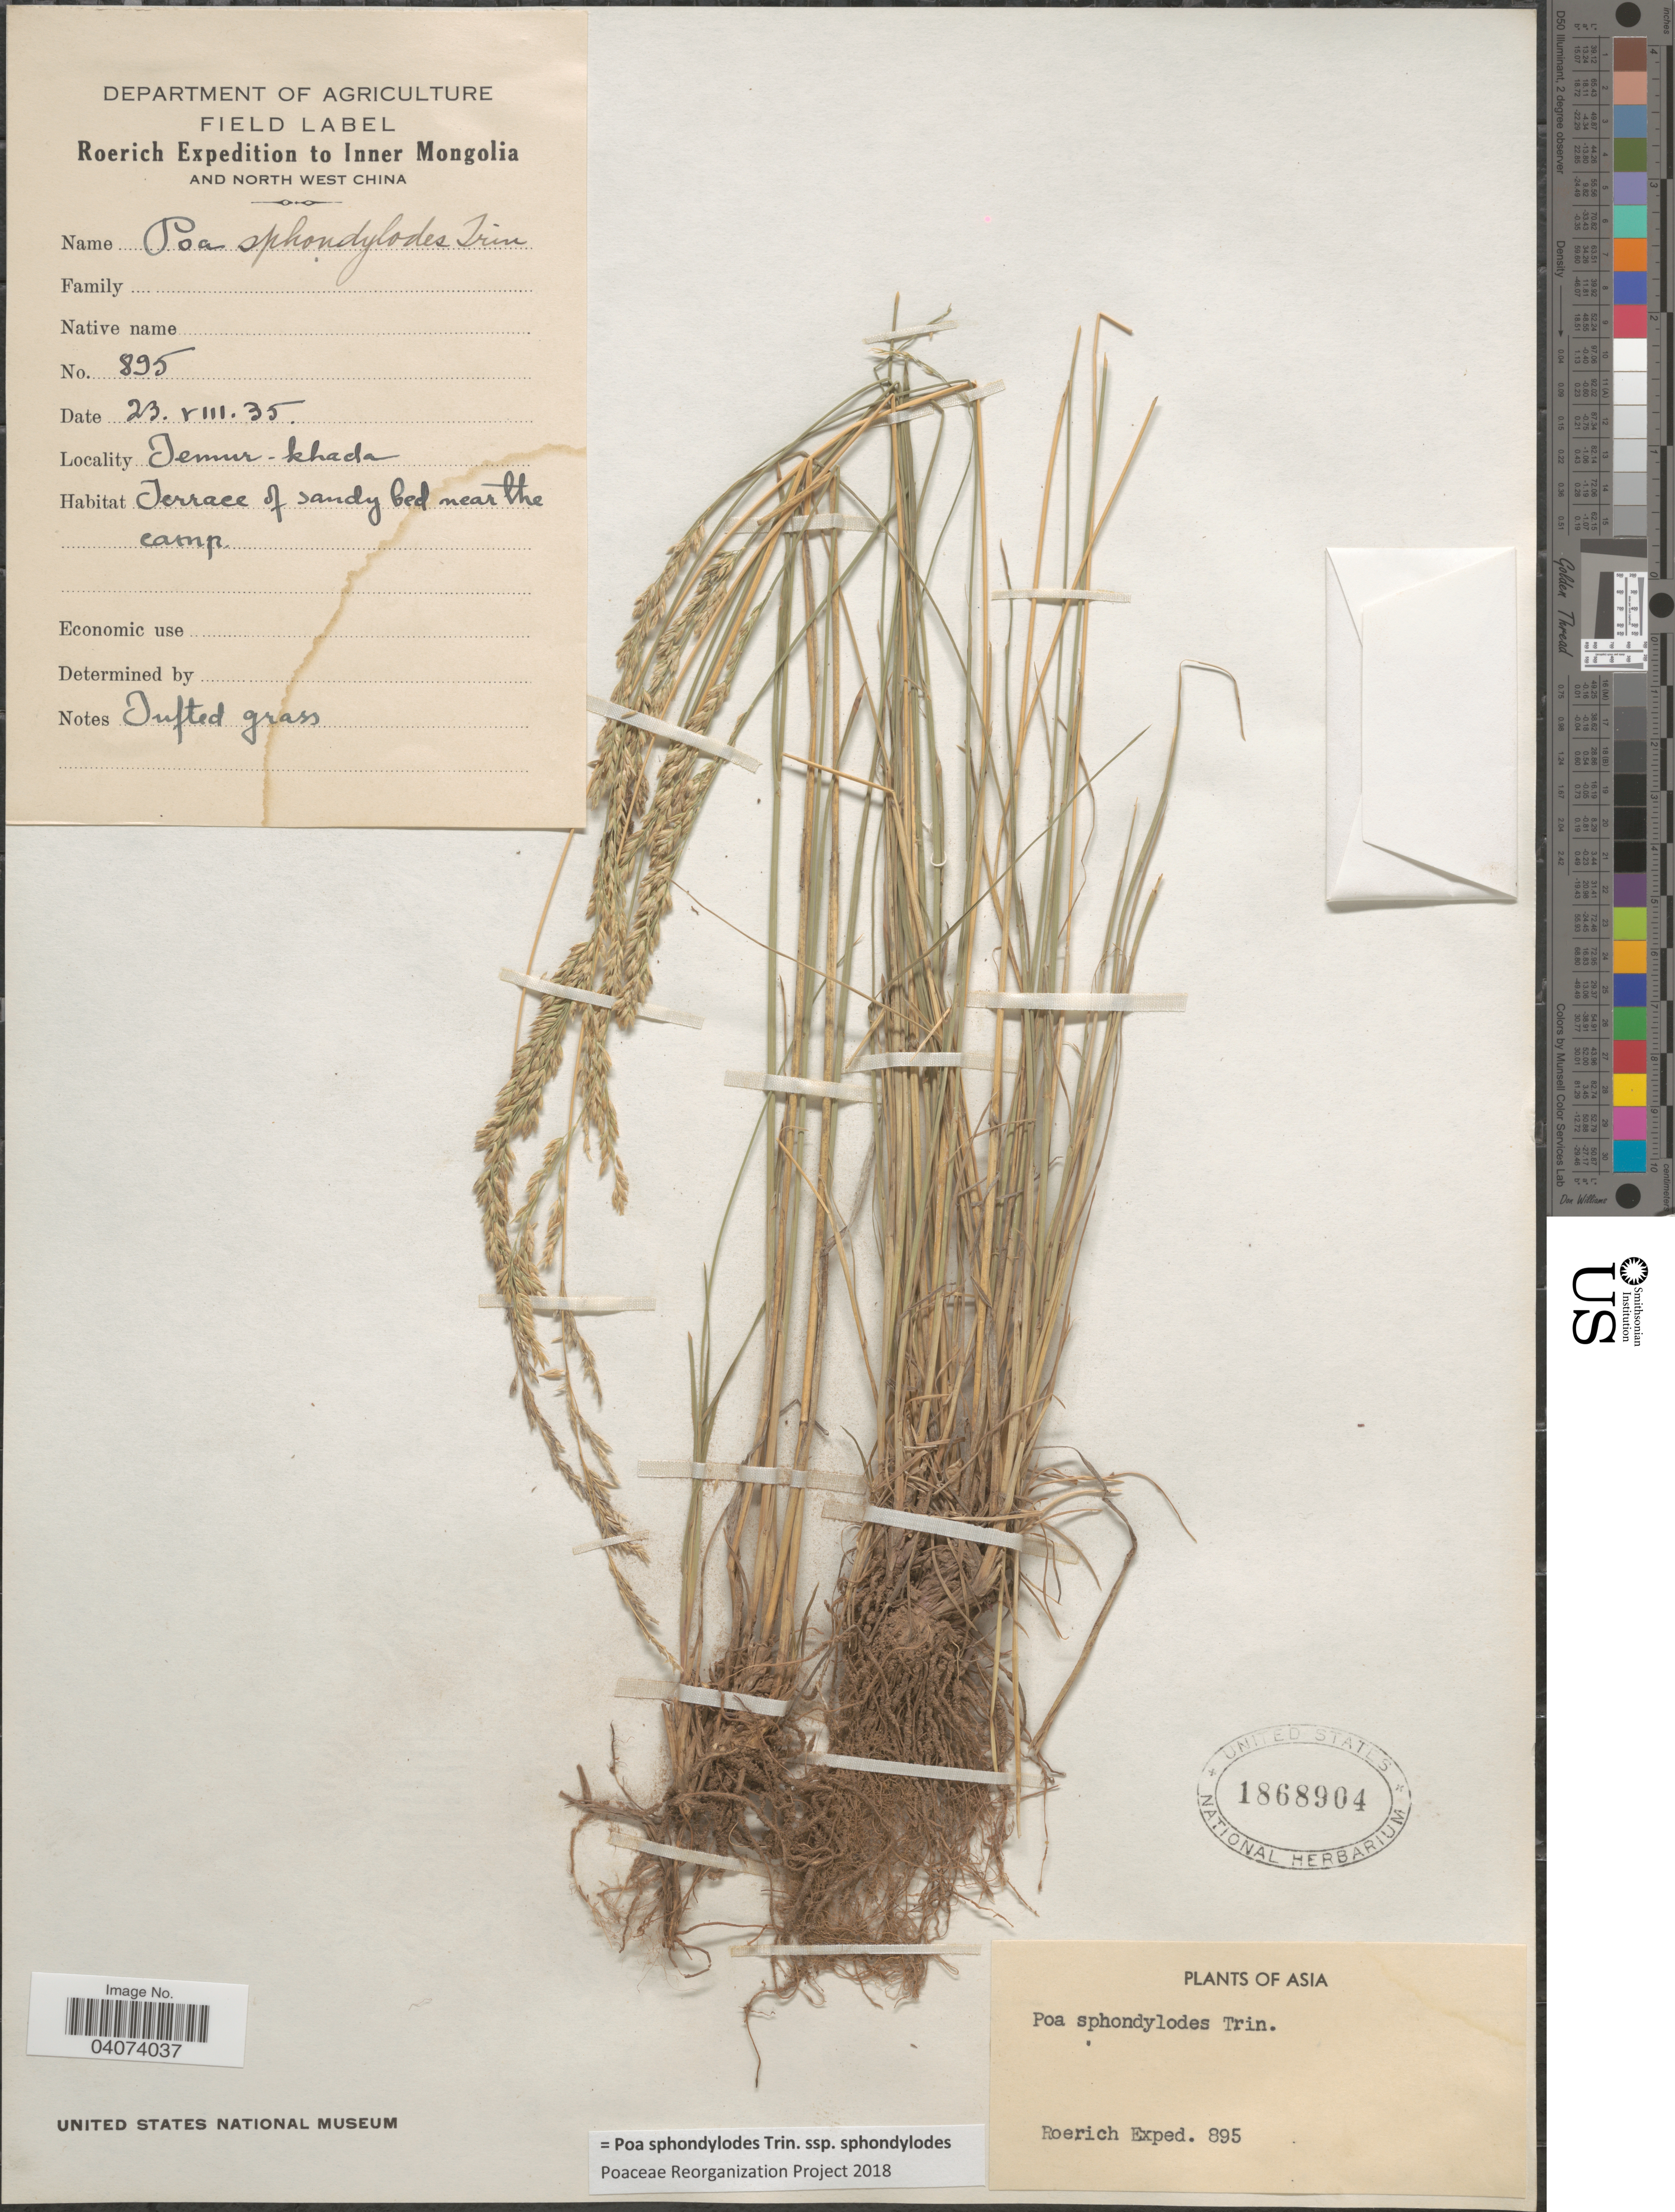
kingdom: Plantae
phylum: Tracheophyta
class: Liliopsida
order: Poales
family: Poaceae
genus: Poa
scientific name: Poa sphondylodes subsp. sphondylodes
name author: Trin.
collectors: Roerich Expedition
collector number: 895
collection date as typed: Transcribed d/m/y: 23/8/35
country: China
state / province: Nei Monggol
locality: Roerich Expedition to Inner Mongolia and North West China. Temur-khada. Terrace sandy bed near the camp.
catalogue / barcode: US 1868904